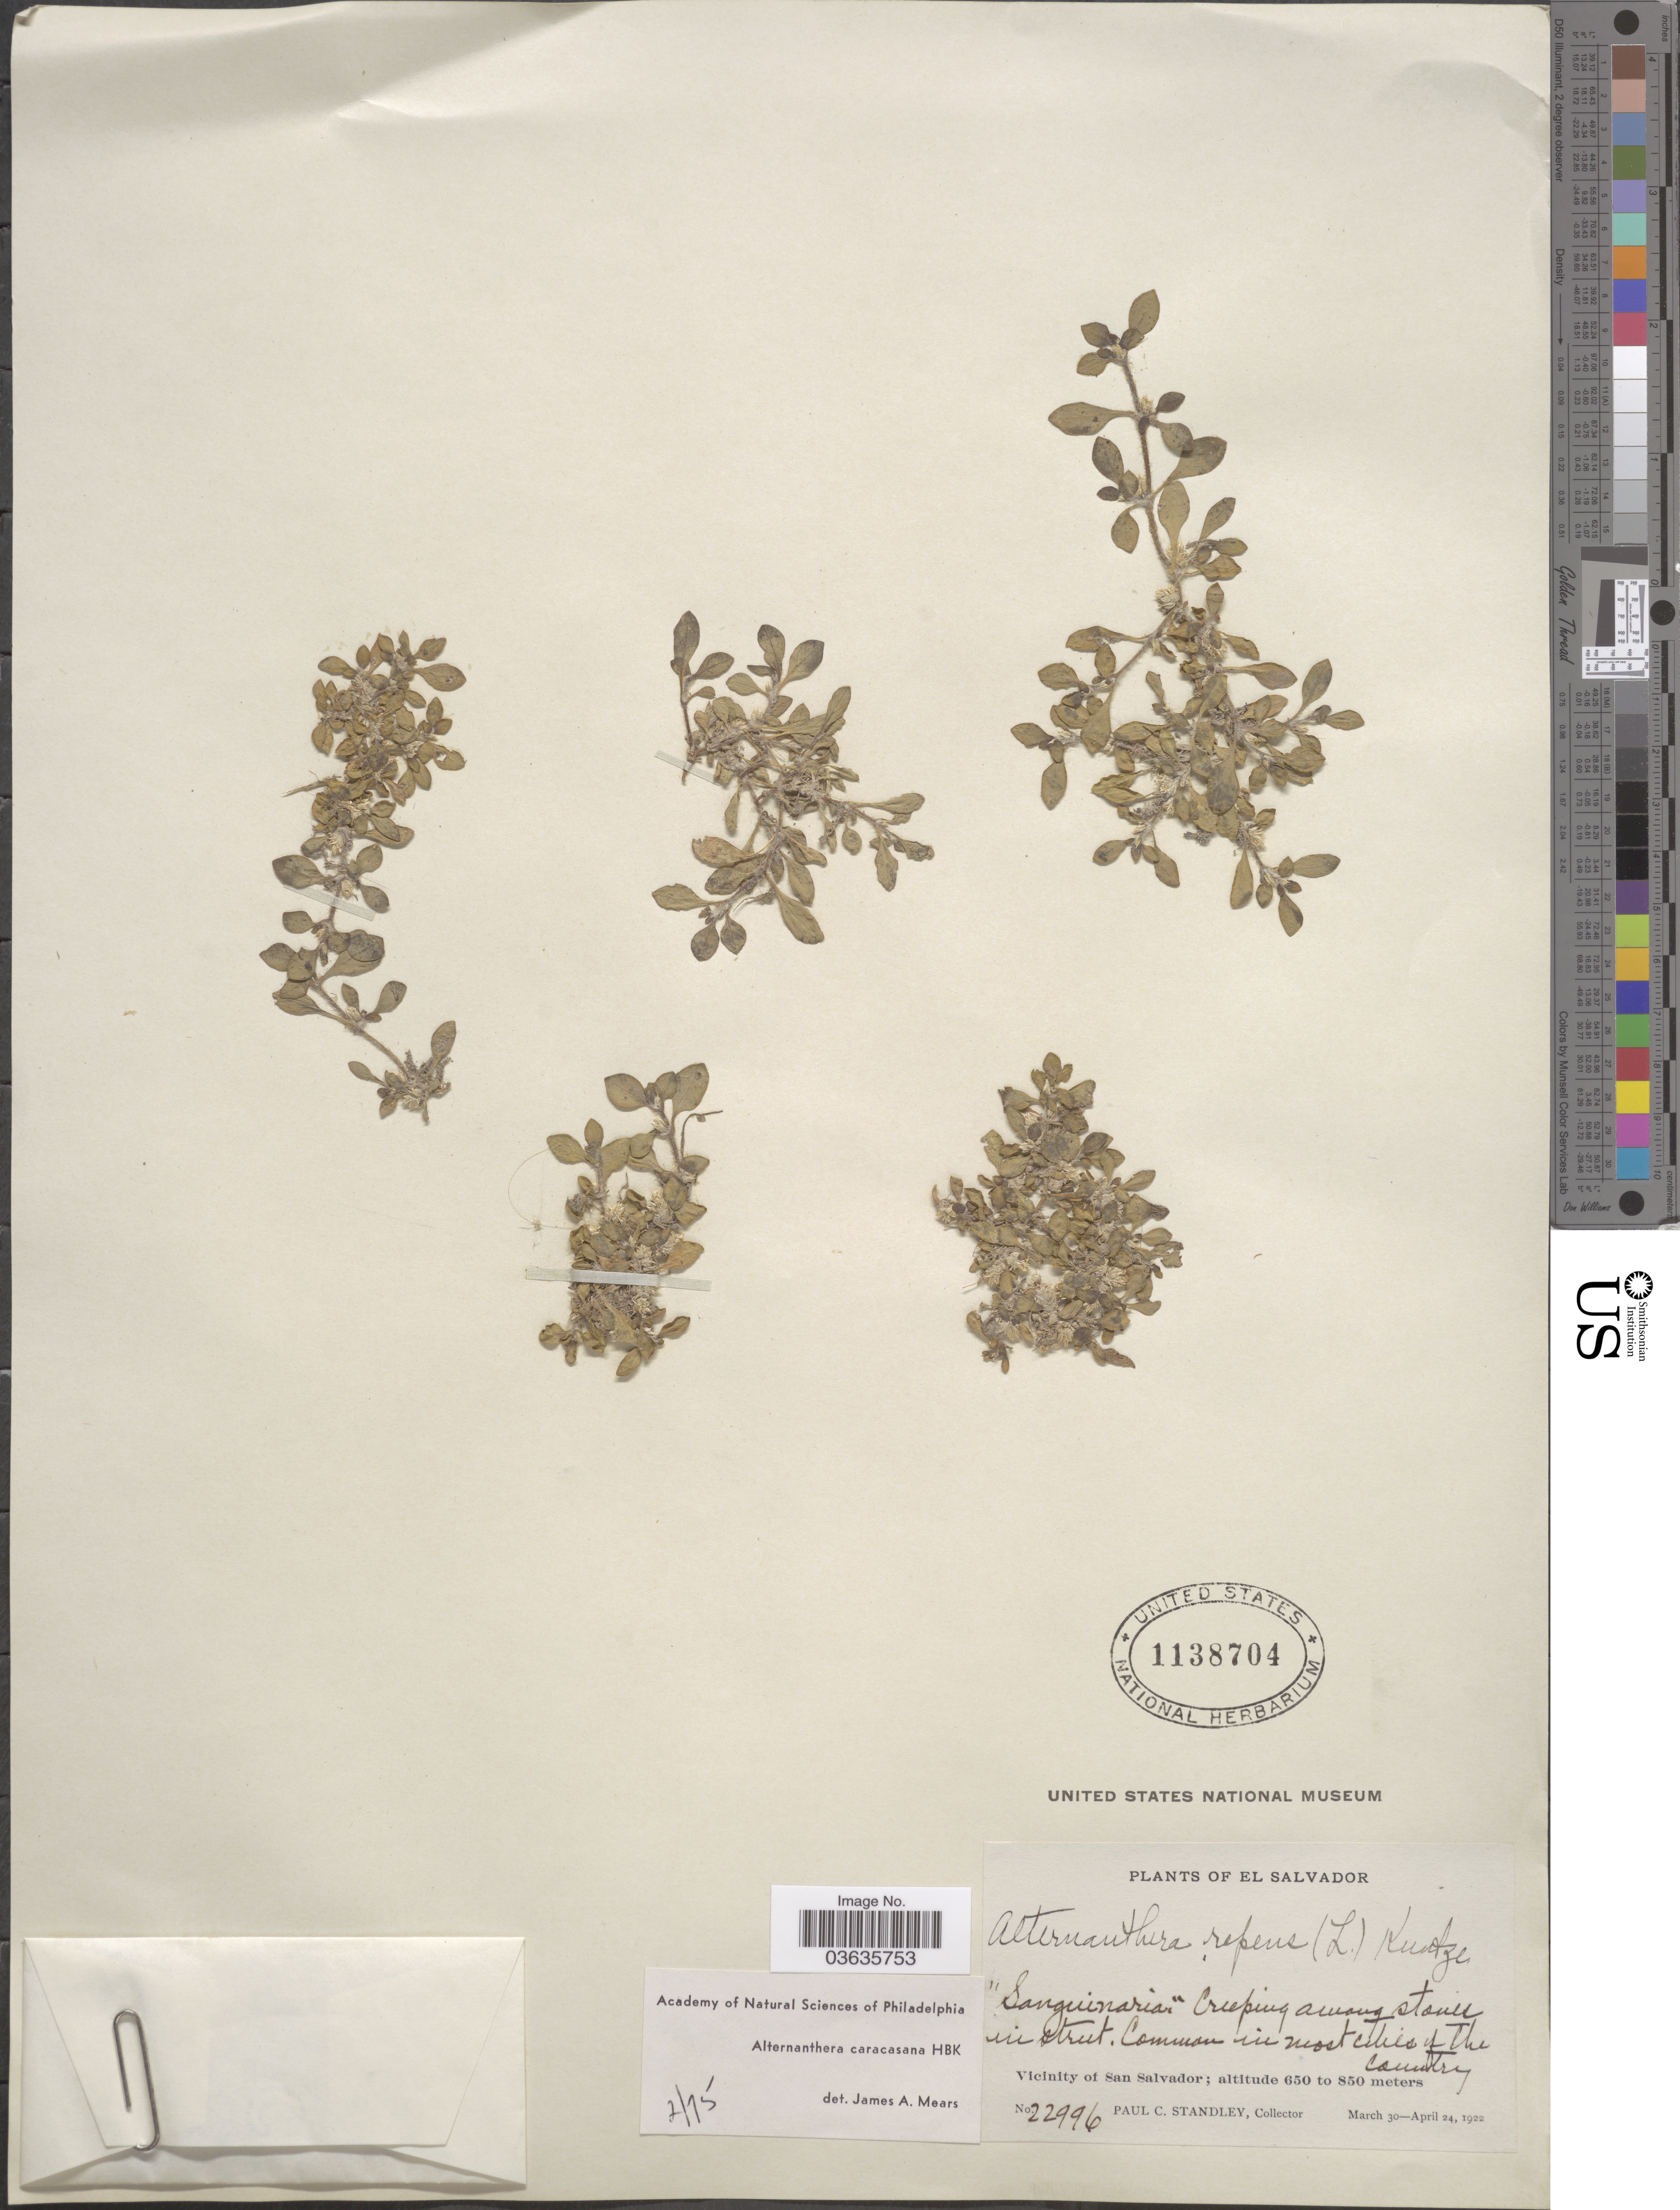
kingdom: Plantae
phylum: Tracheophyta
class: Magnoliopsida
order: Caryophyllales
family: Amaranthaceae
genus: Alternanthera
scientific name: Alternanthera caracasana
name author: Kunth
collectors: P. C. Standley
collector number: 22996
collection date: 1922-03-30/1922-04-24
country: El Salvador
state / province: San Salvador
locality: Vicinity of San Salvador.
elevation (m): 650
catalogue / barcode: US 1138704